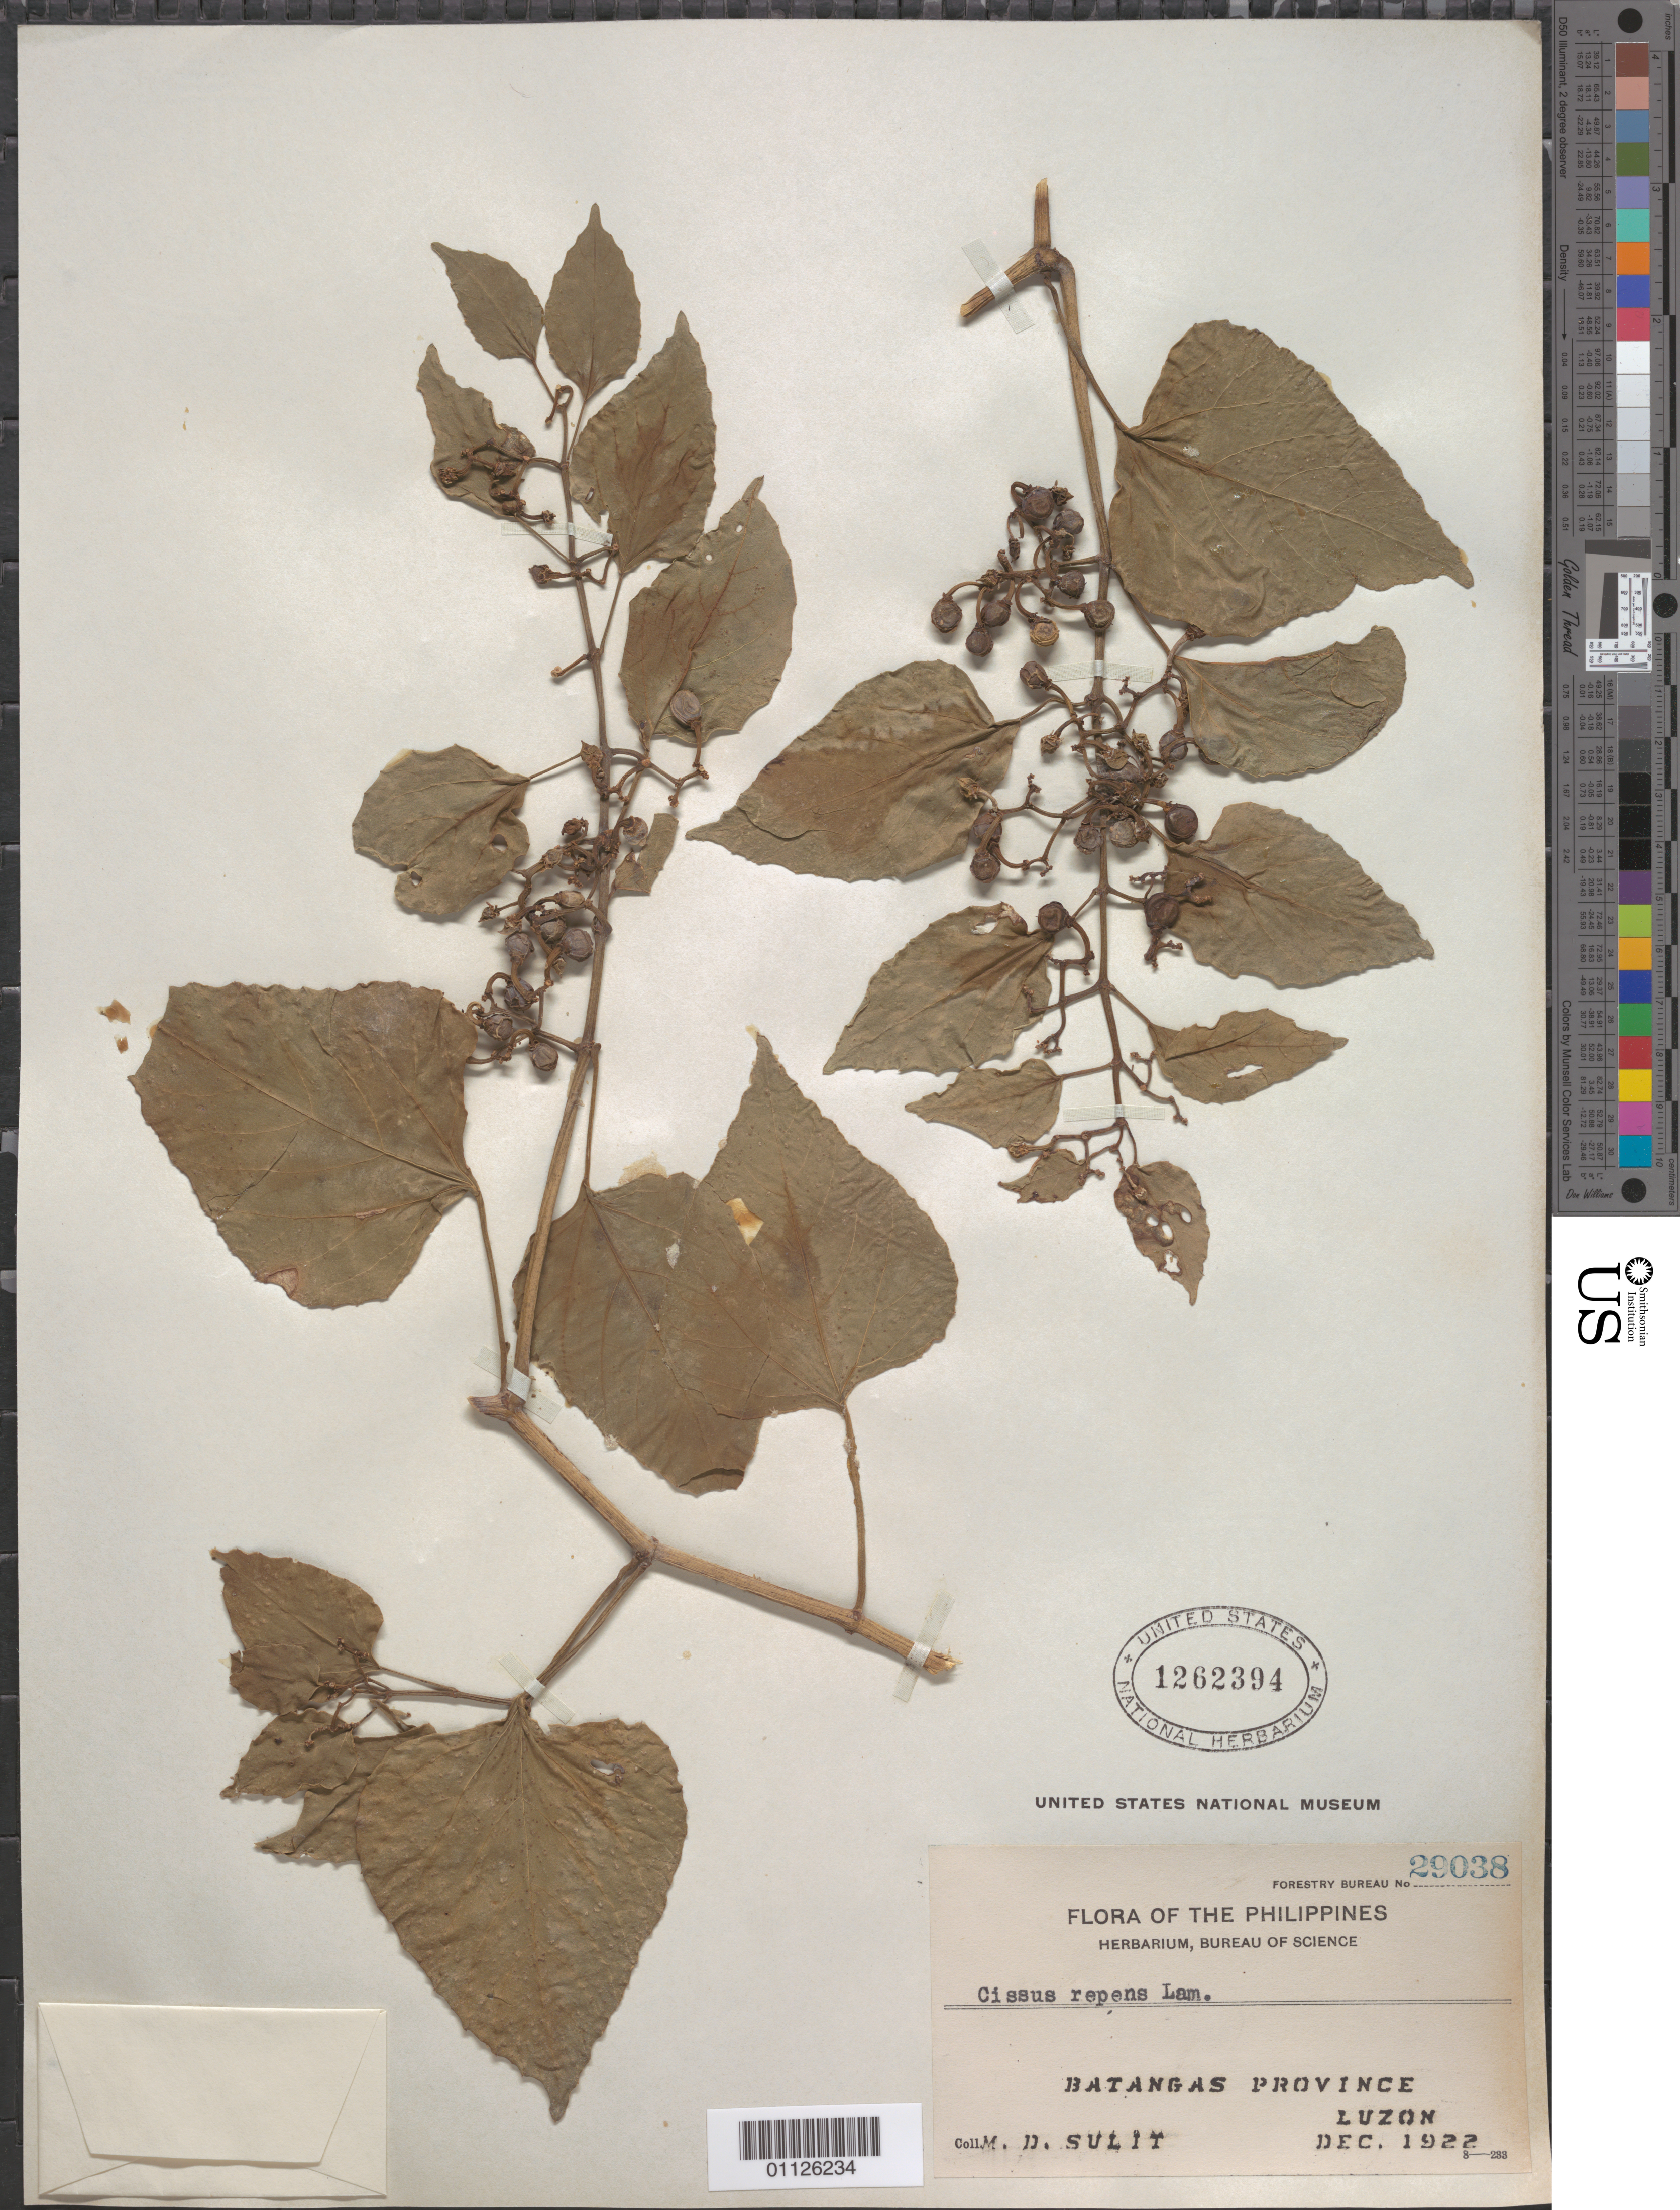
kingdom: Plantae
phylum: Tracheophyta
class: Magnoliopsida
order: Vitales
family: Vitaceae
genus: Cissus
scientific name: Cissus repens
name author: Lam.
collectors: M. Sulit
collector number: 29038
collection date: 1922-12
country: Philippines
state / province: Calabarzon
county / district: Batangas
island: Luzon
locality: Luzon.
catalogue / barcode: US 1262394